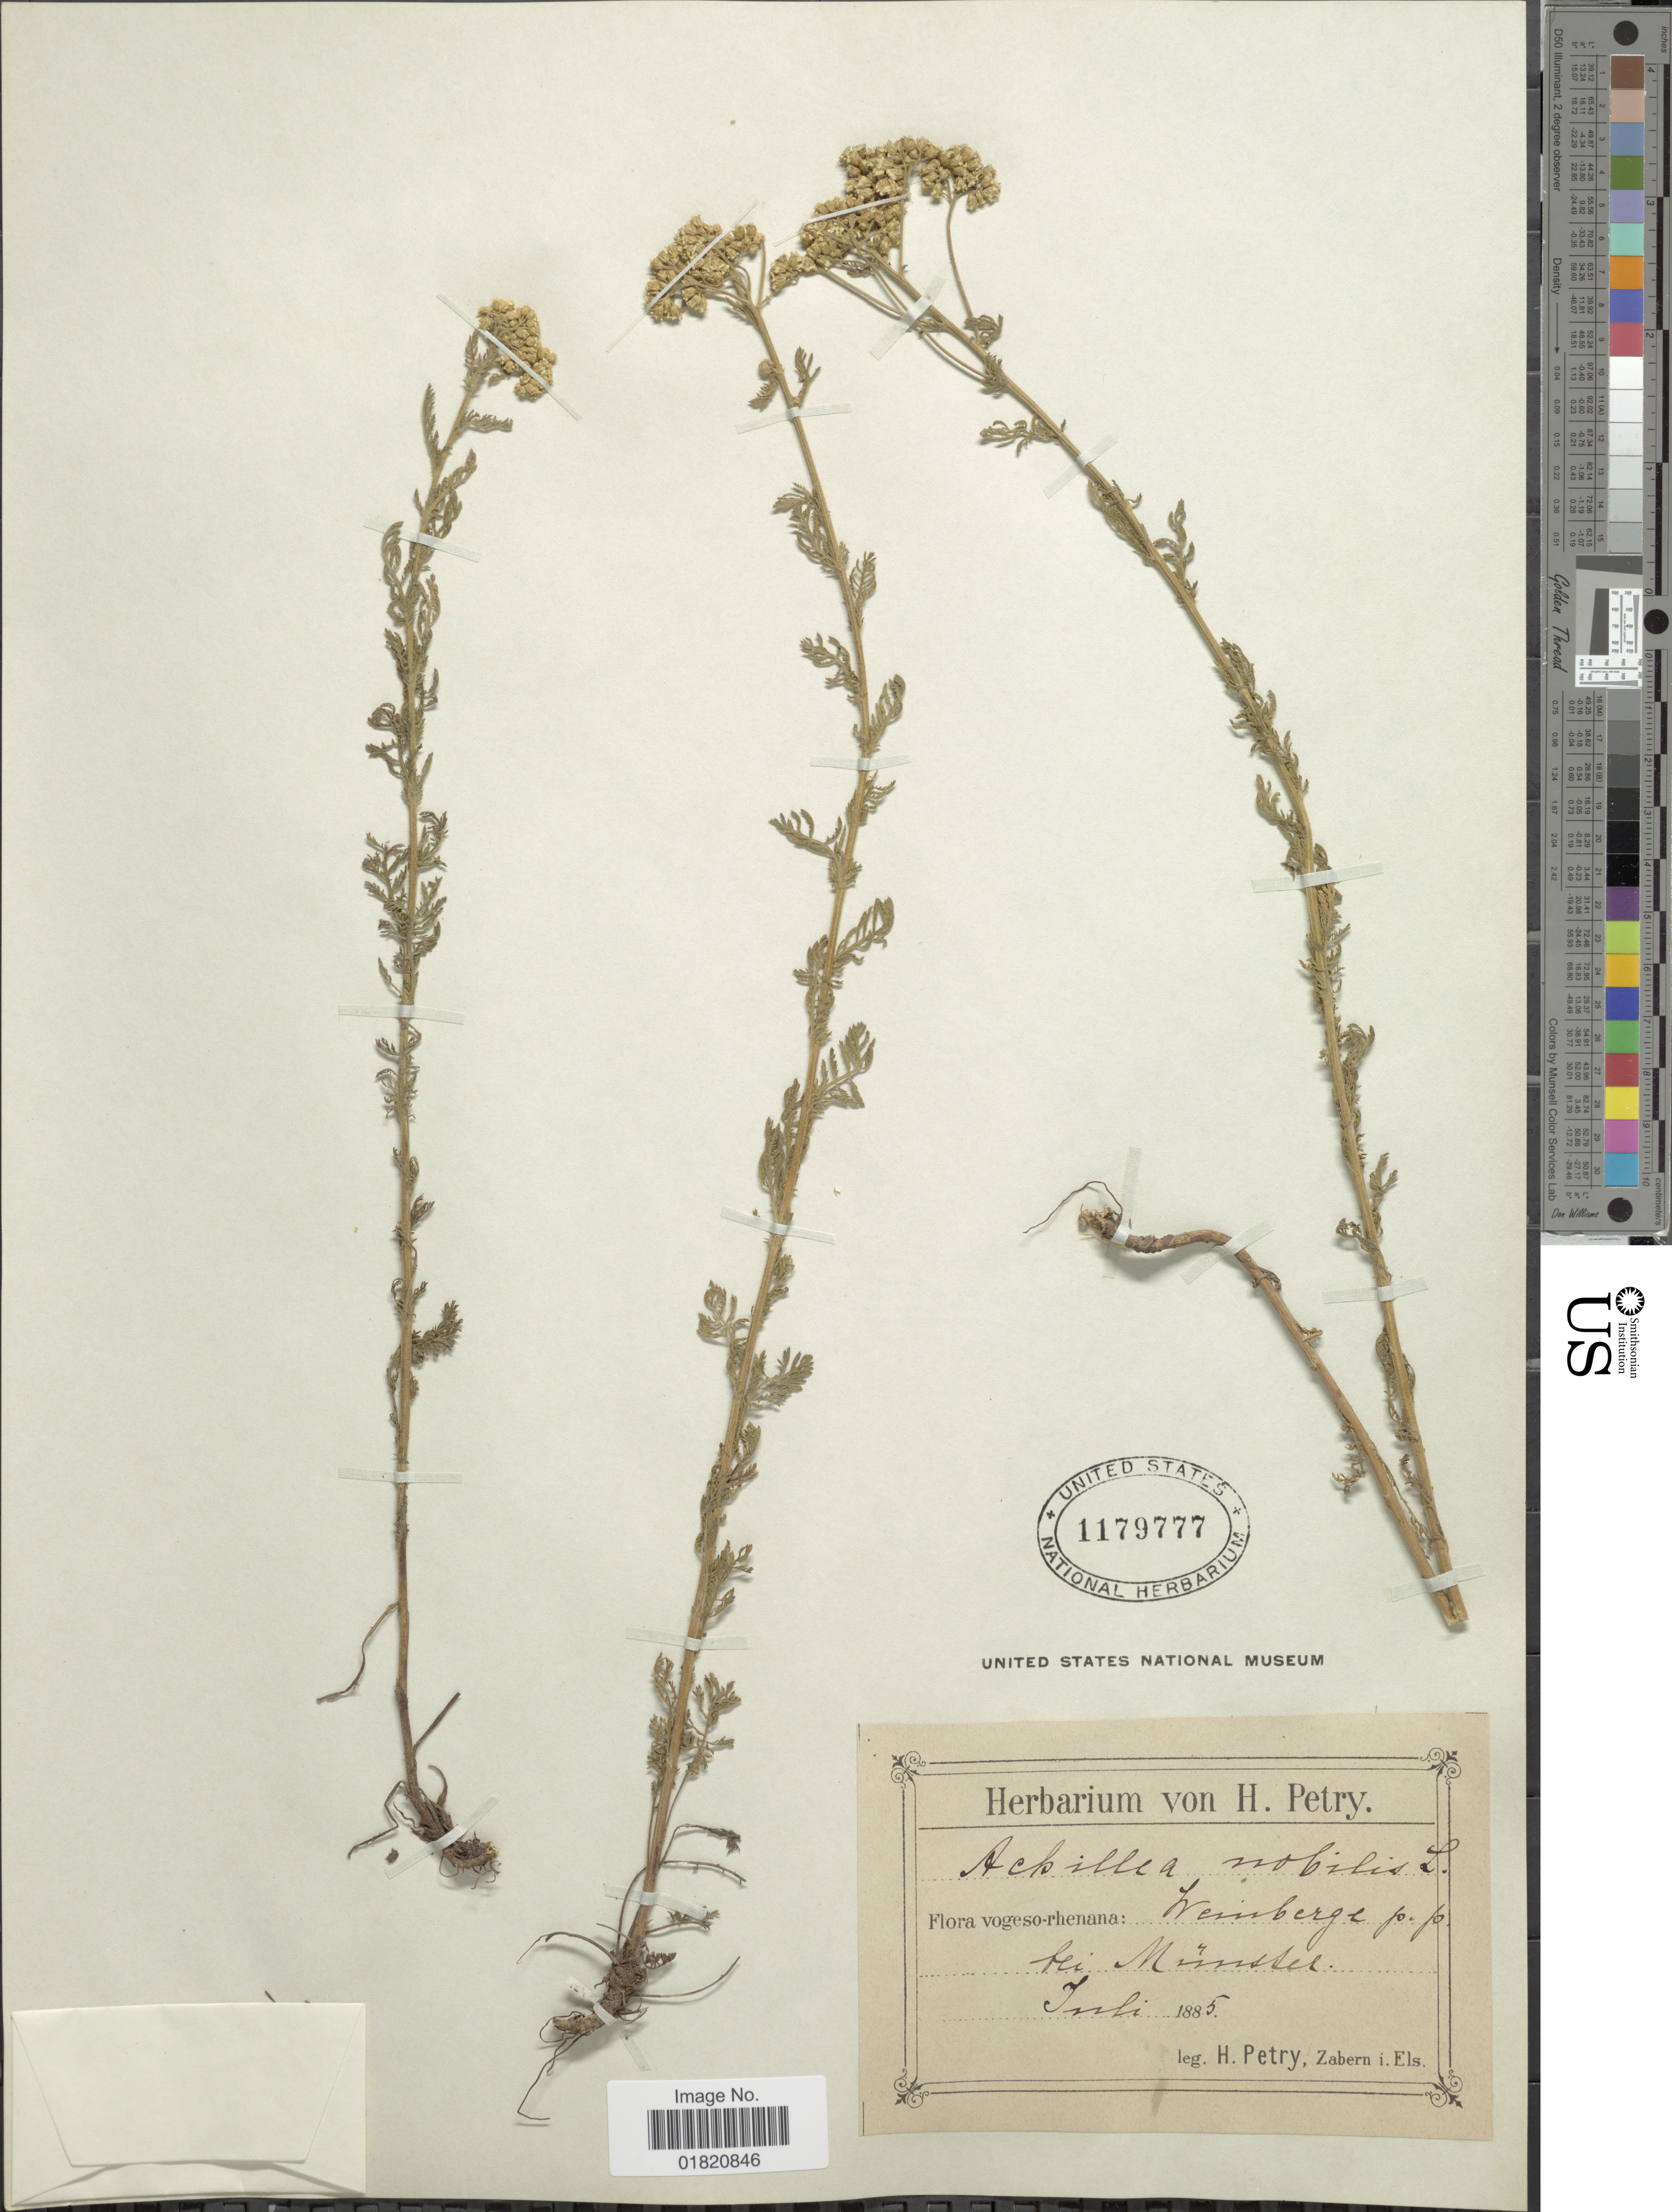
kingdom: Plantae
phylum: Tracheophyta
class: Magnoliopsida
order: Asterales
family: Asteraceae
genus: Achillea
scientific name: Achillea nobilis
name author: L.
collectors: H. Petry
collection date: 1885-07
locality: Vogeso-rhenana: Weinberge p. p. bei Mimskee [interpreted]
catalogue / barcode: US 1179777